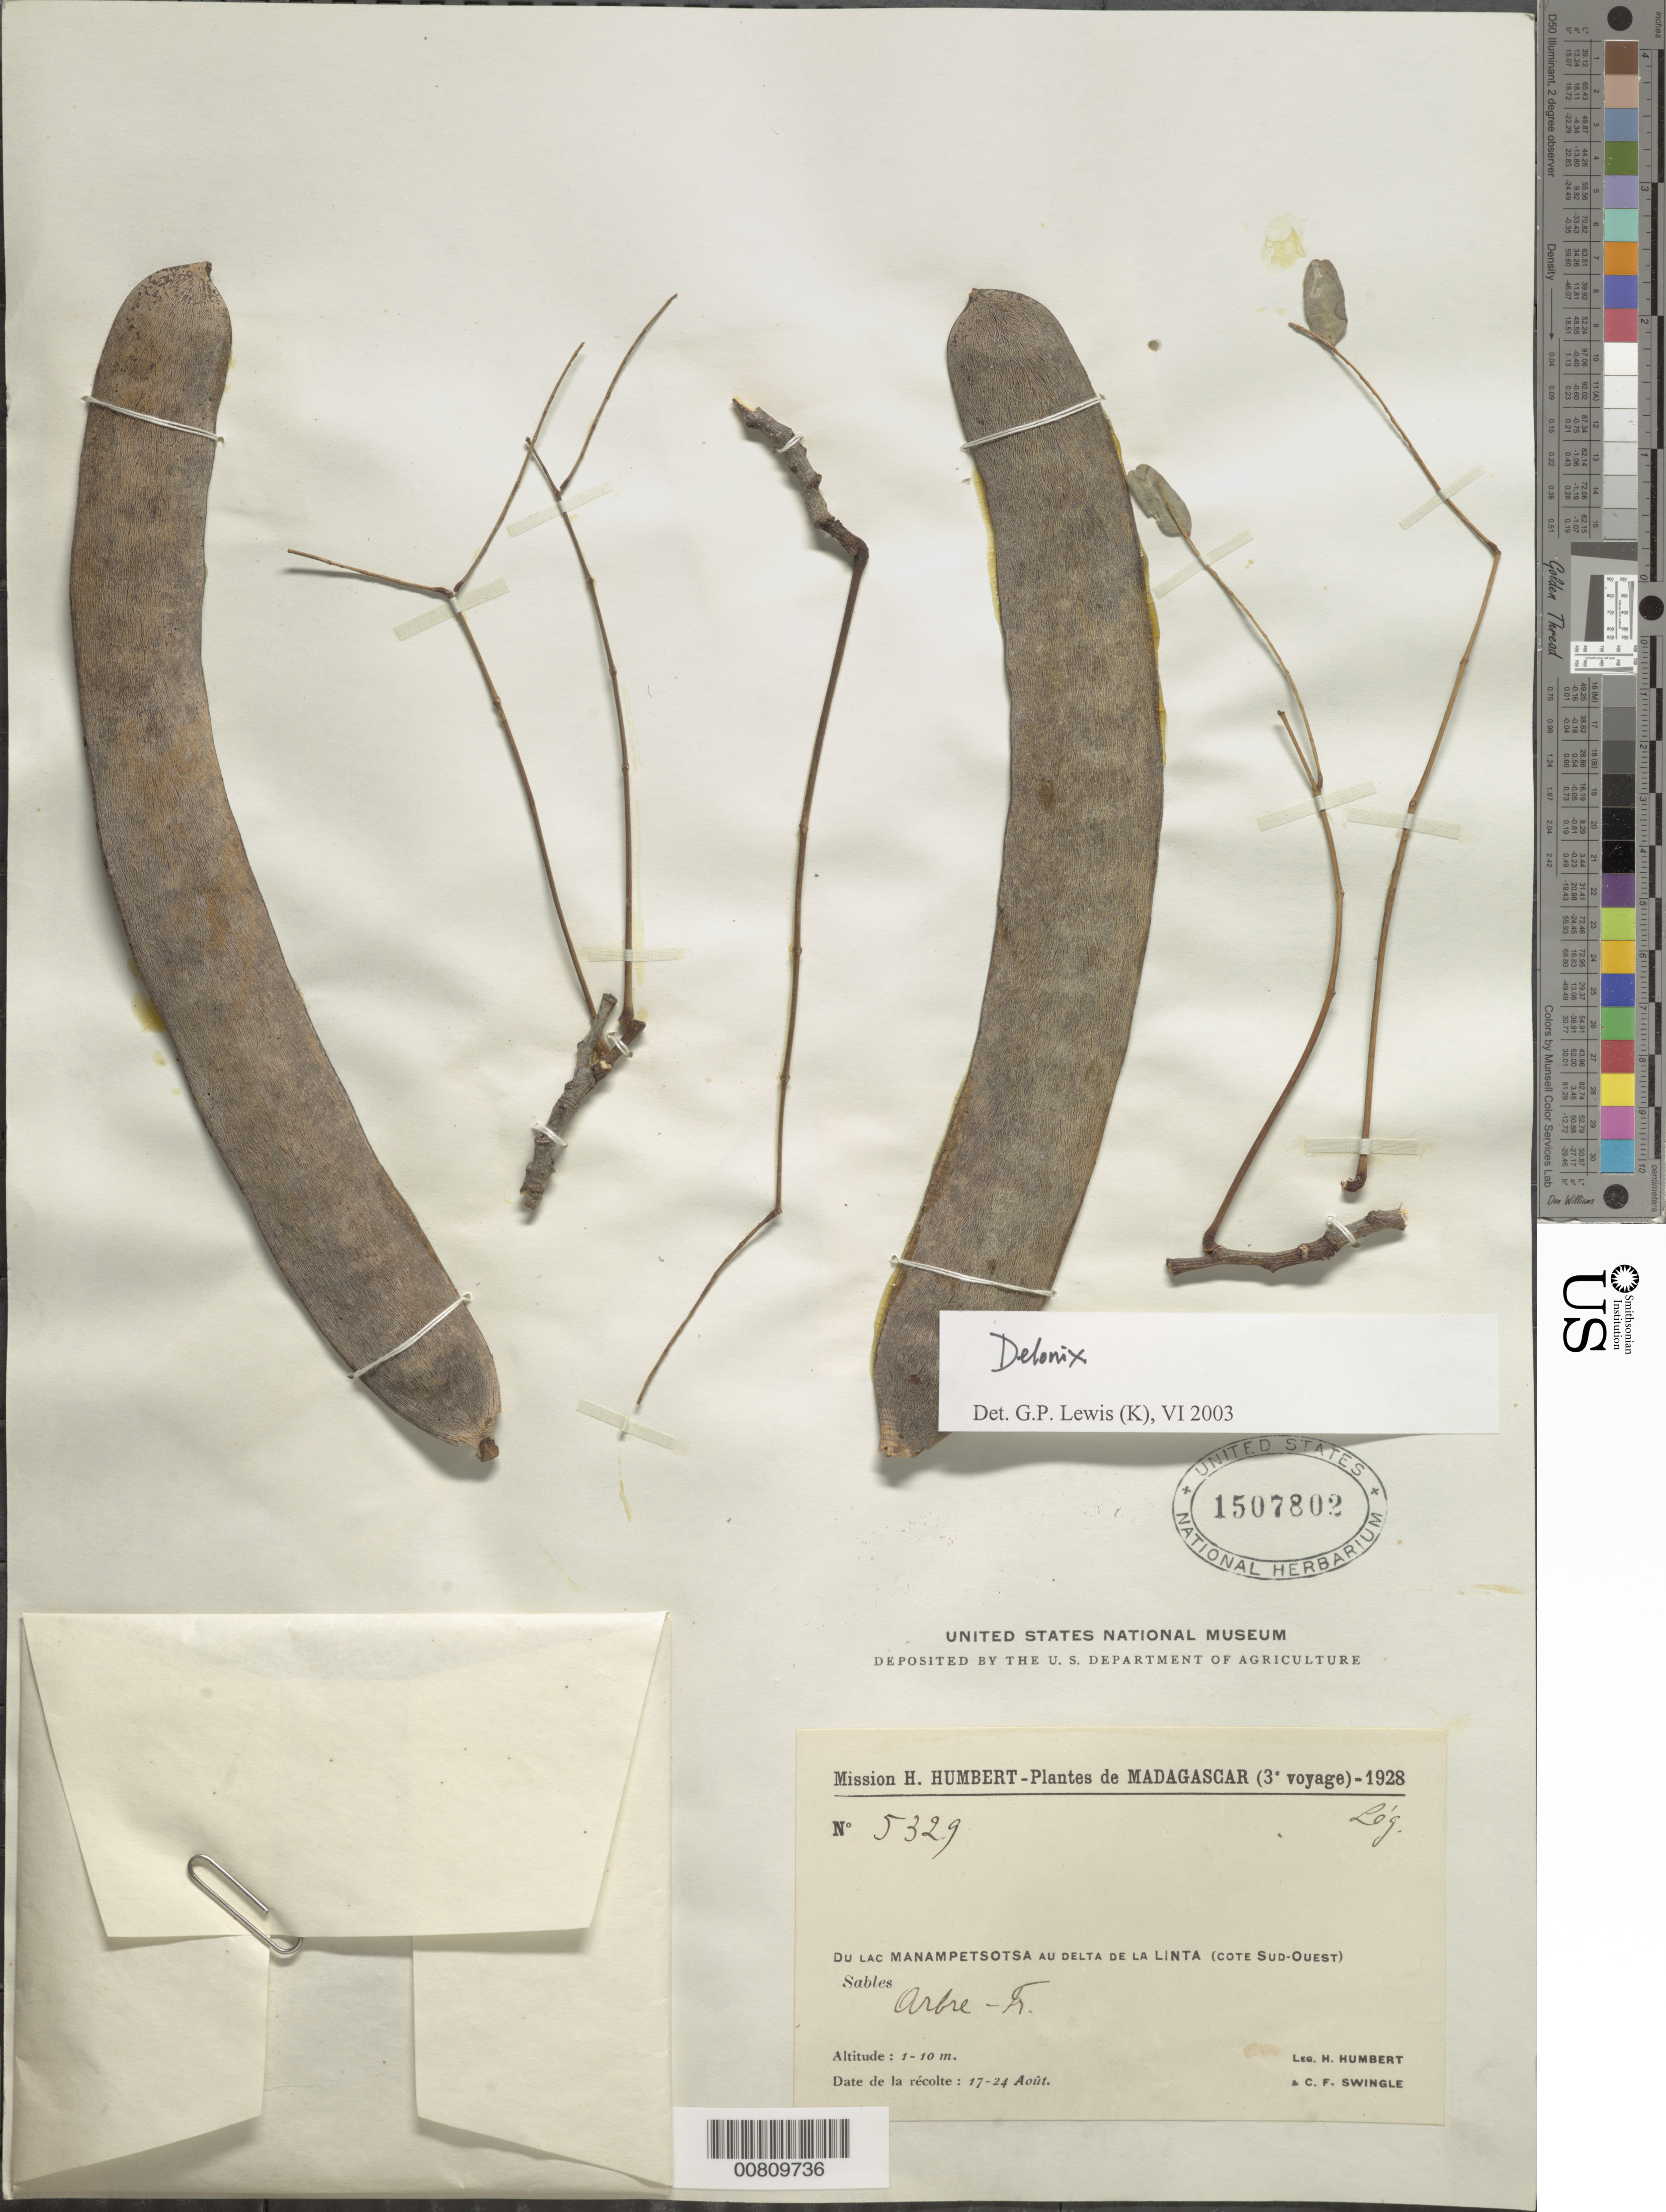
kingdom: Plantae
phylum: Tracheophyta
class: Magnoliopsida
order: Fabales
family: Fabaceae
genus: Delonix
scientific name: Delonix sp.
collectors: H. Humbert & C. Swingle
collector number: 5329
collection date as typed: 17 Aug 1928 to 24 Aug 1928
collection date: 1928-08-17/1928-08-24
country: Madagascar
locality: Lake manampetsotsa to the delta of the linta, se coast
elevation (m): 1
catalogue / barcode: US 1507802